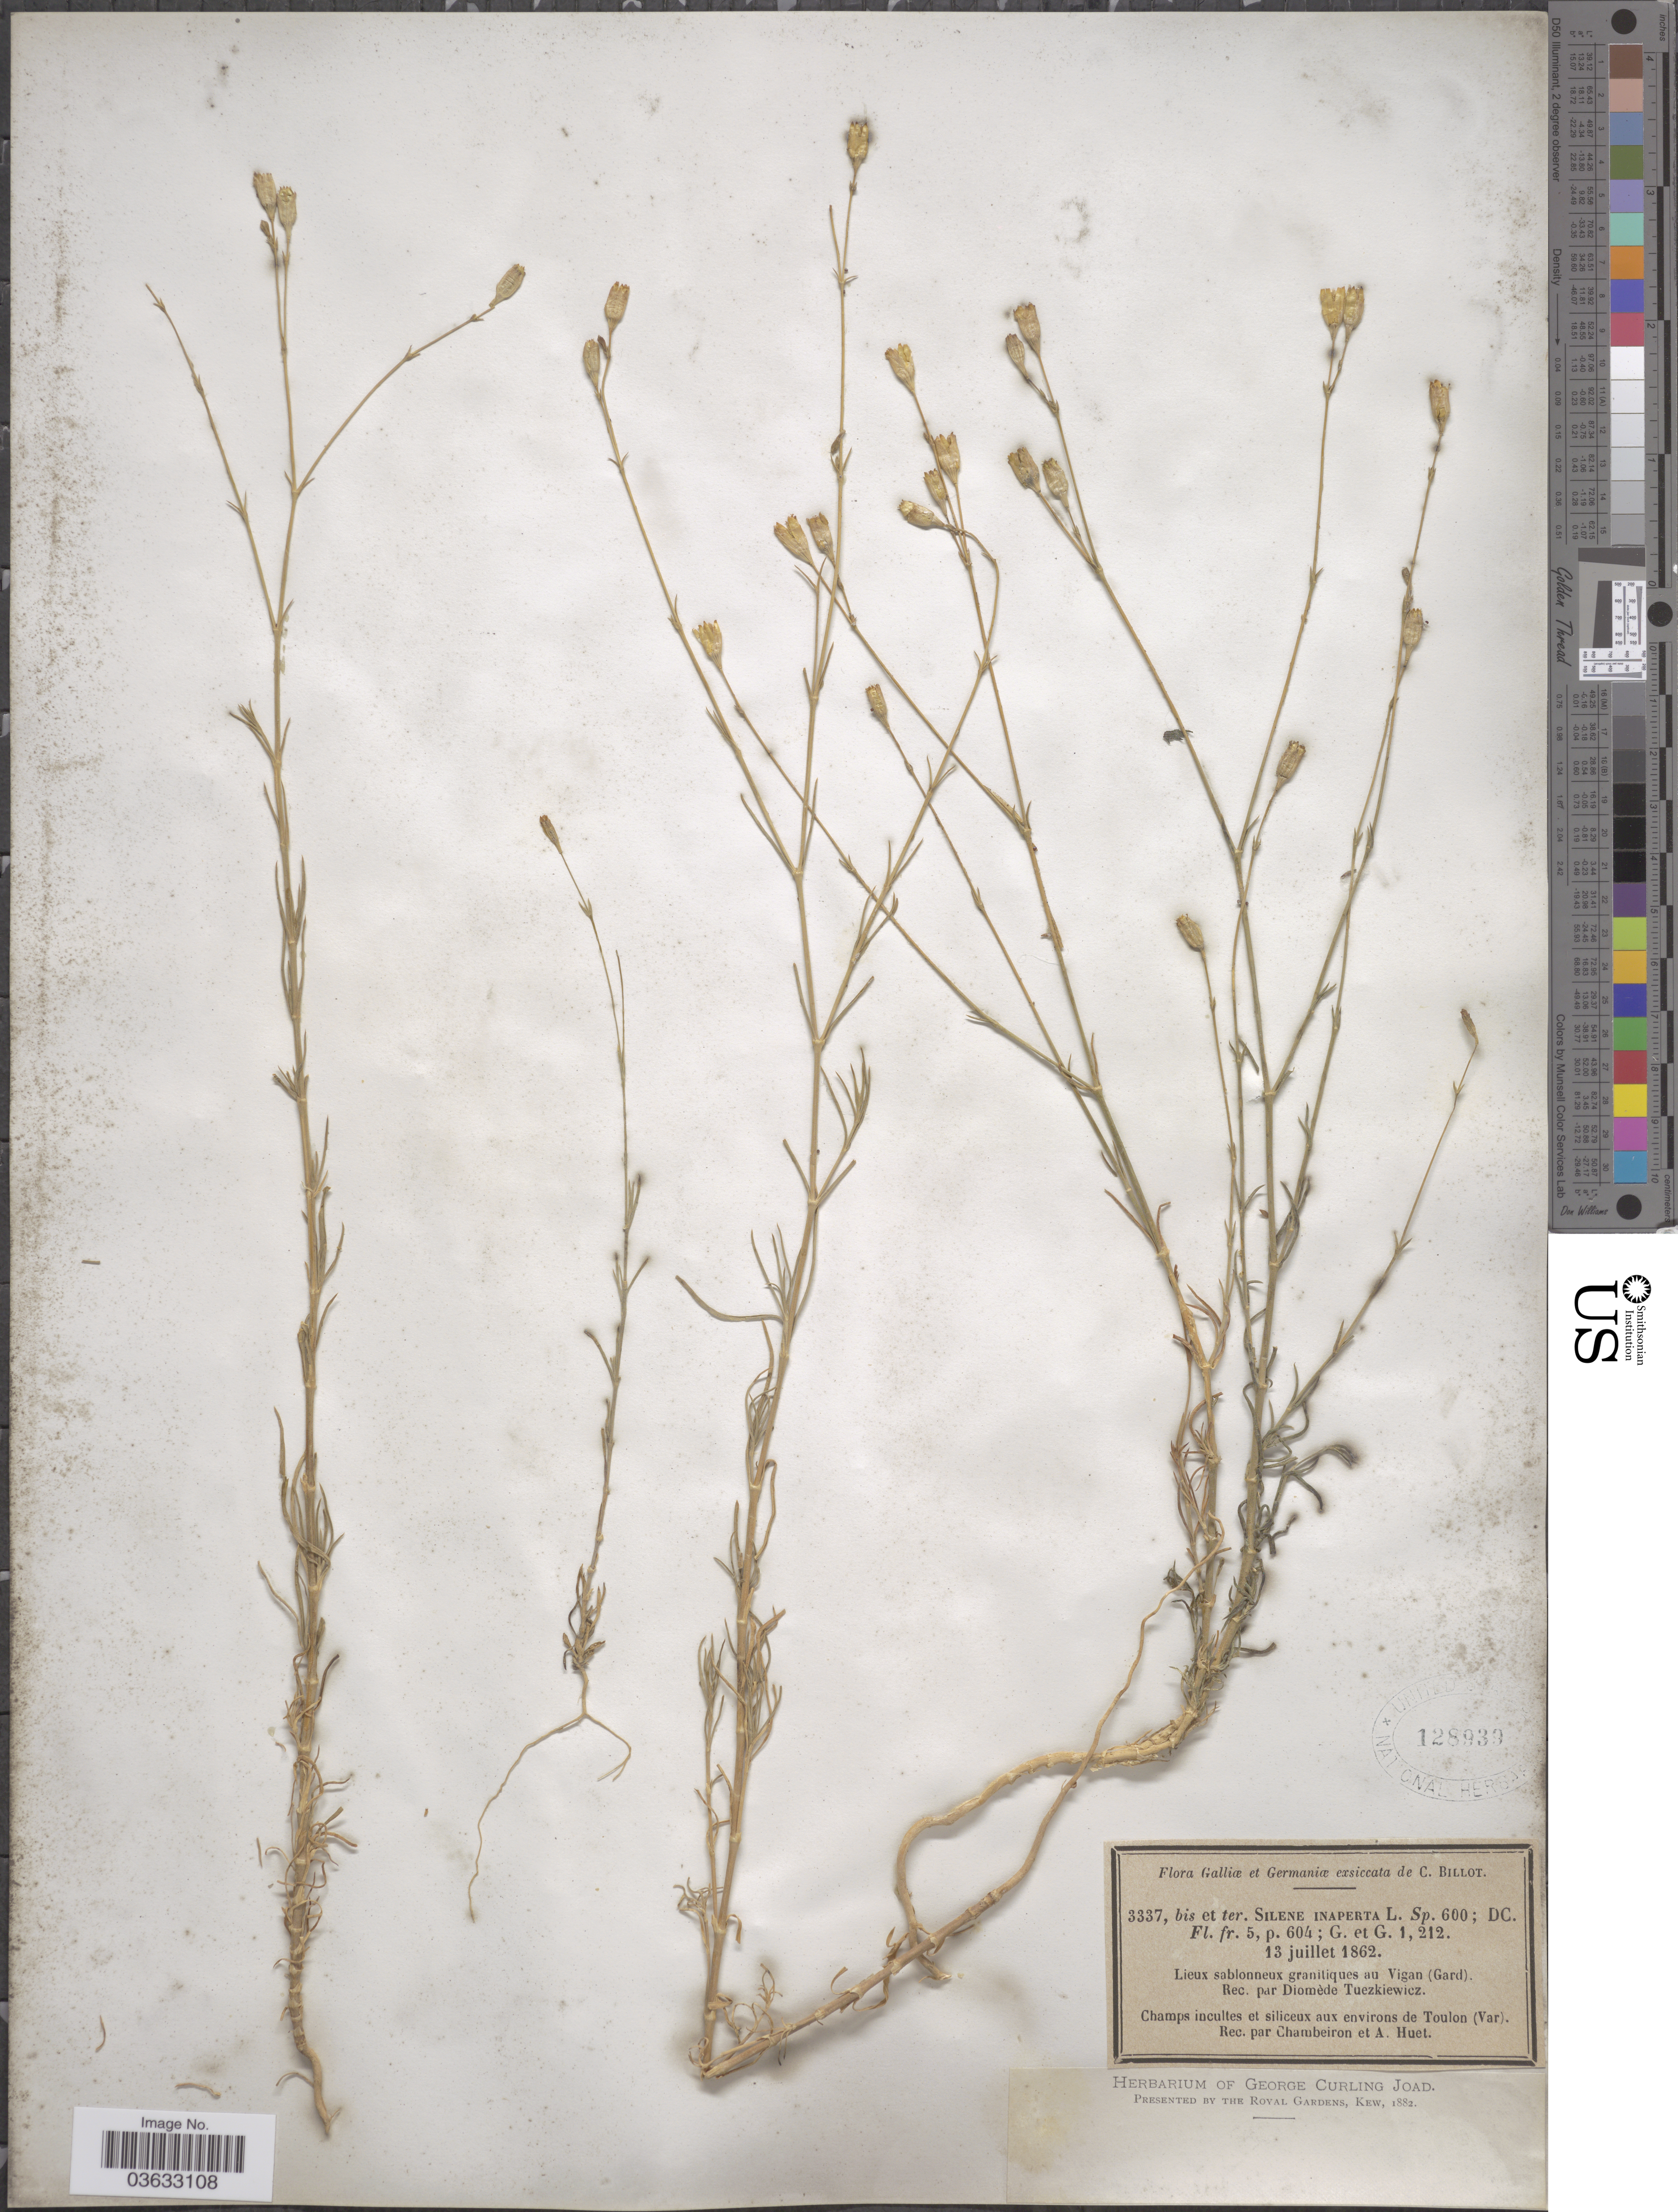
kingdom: Plantae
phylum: Tracheophyta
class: Magnoliopsida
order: Caryophyllales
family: Caryophyllaceae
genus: Silene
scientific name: Silene inaperta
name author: L.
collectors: D. Tuezkiewicz, Chambeiron & A. Huet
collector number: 3337, bis et ter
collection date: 1862-07-13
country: France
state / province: Provence-Alpes-Côte d'Azur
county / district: Var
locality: Galliæ et Germaniæ. Lieux sablonneux granitiques au Vigan (Gard). Champs incultes et siliceux aux environs de Toulon (Var).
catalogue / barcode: US 128939